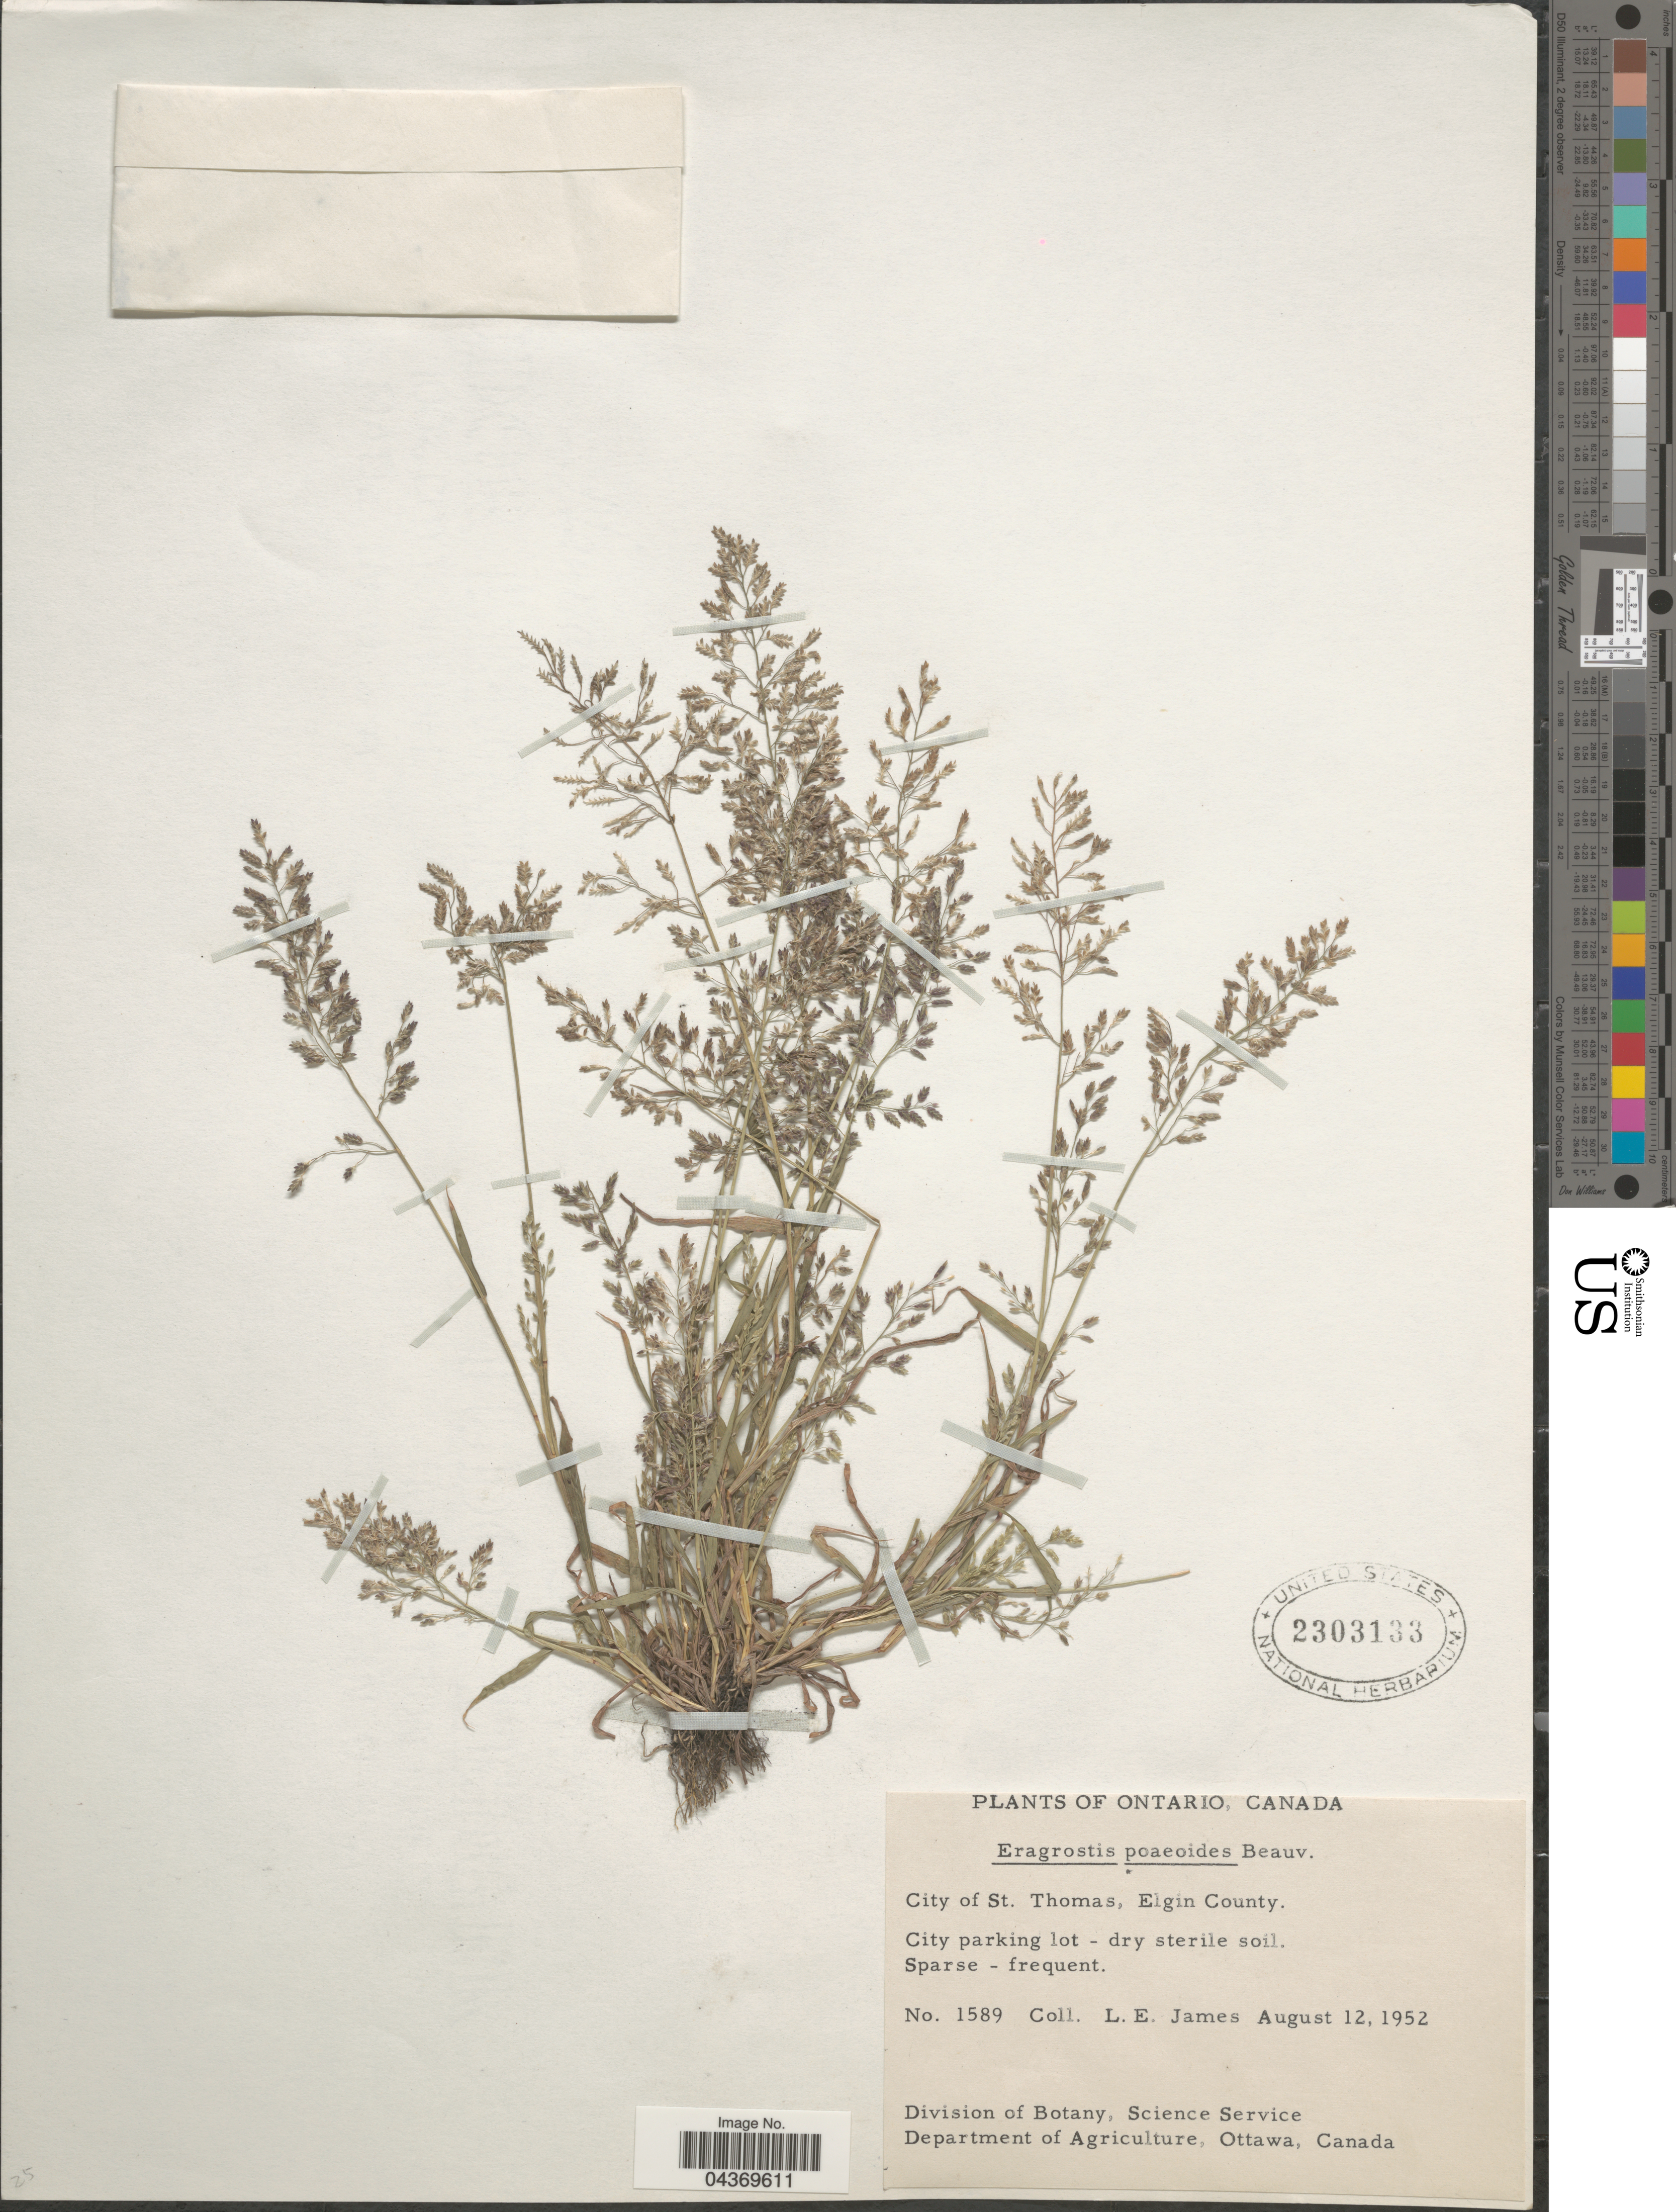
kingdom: Plantae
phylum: Tracheophyta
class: Liliopsida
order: Poales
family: Poaceae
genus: Eragrostis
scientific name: Eragrostis minor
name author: Host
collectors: L. E. James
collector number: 1589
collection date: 1952-08-12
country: Canada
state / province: Ontario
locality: City of St. Thomas, Elgin County. City parking lot - dry sterile soil.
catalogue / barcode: US 2303133